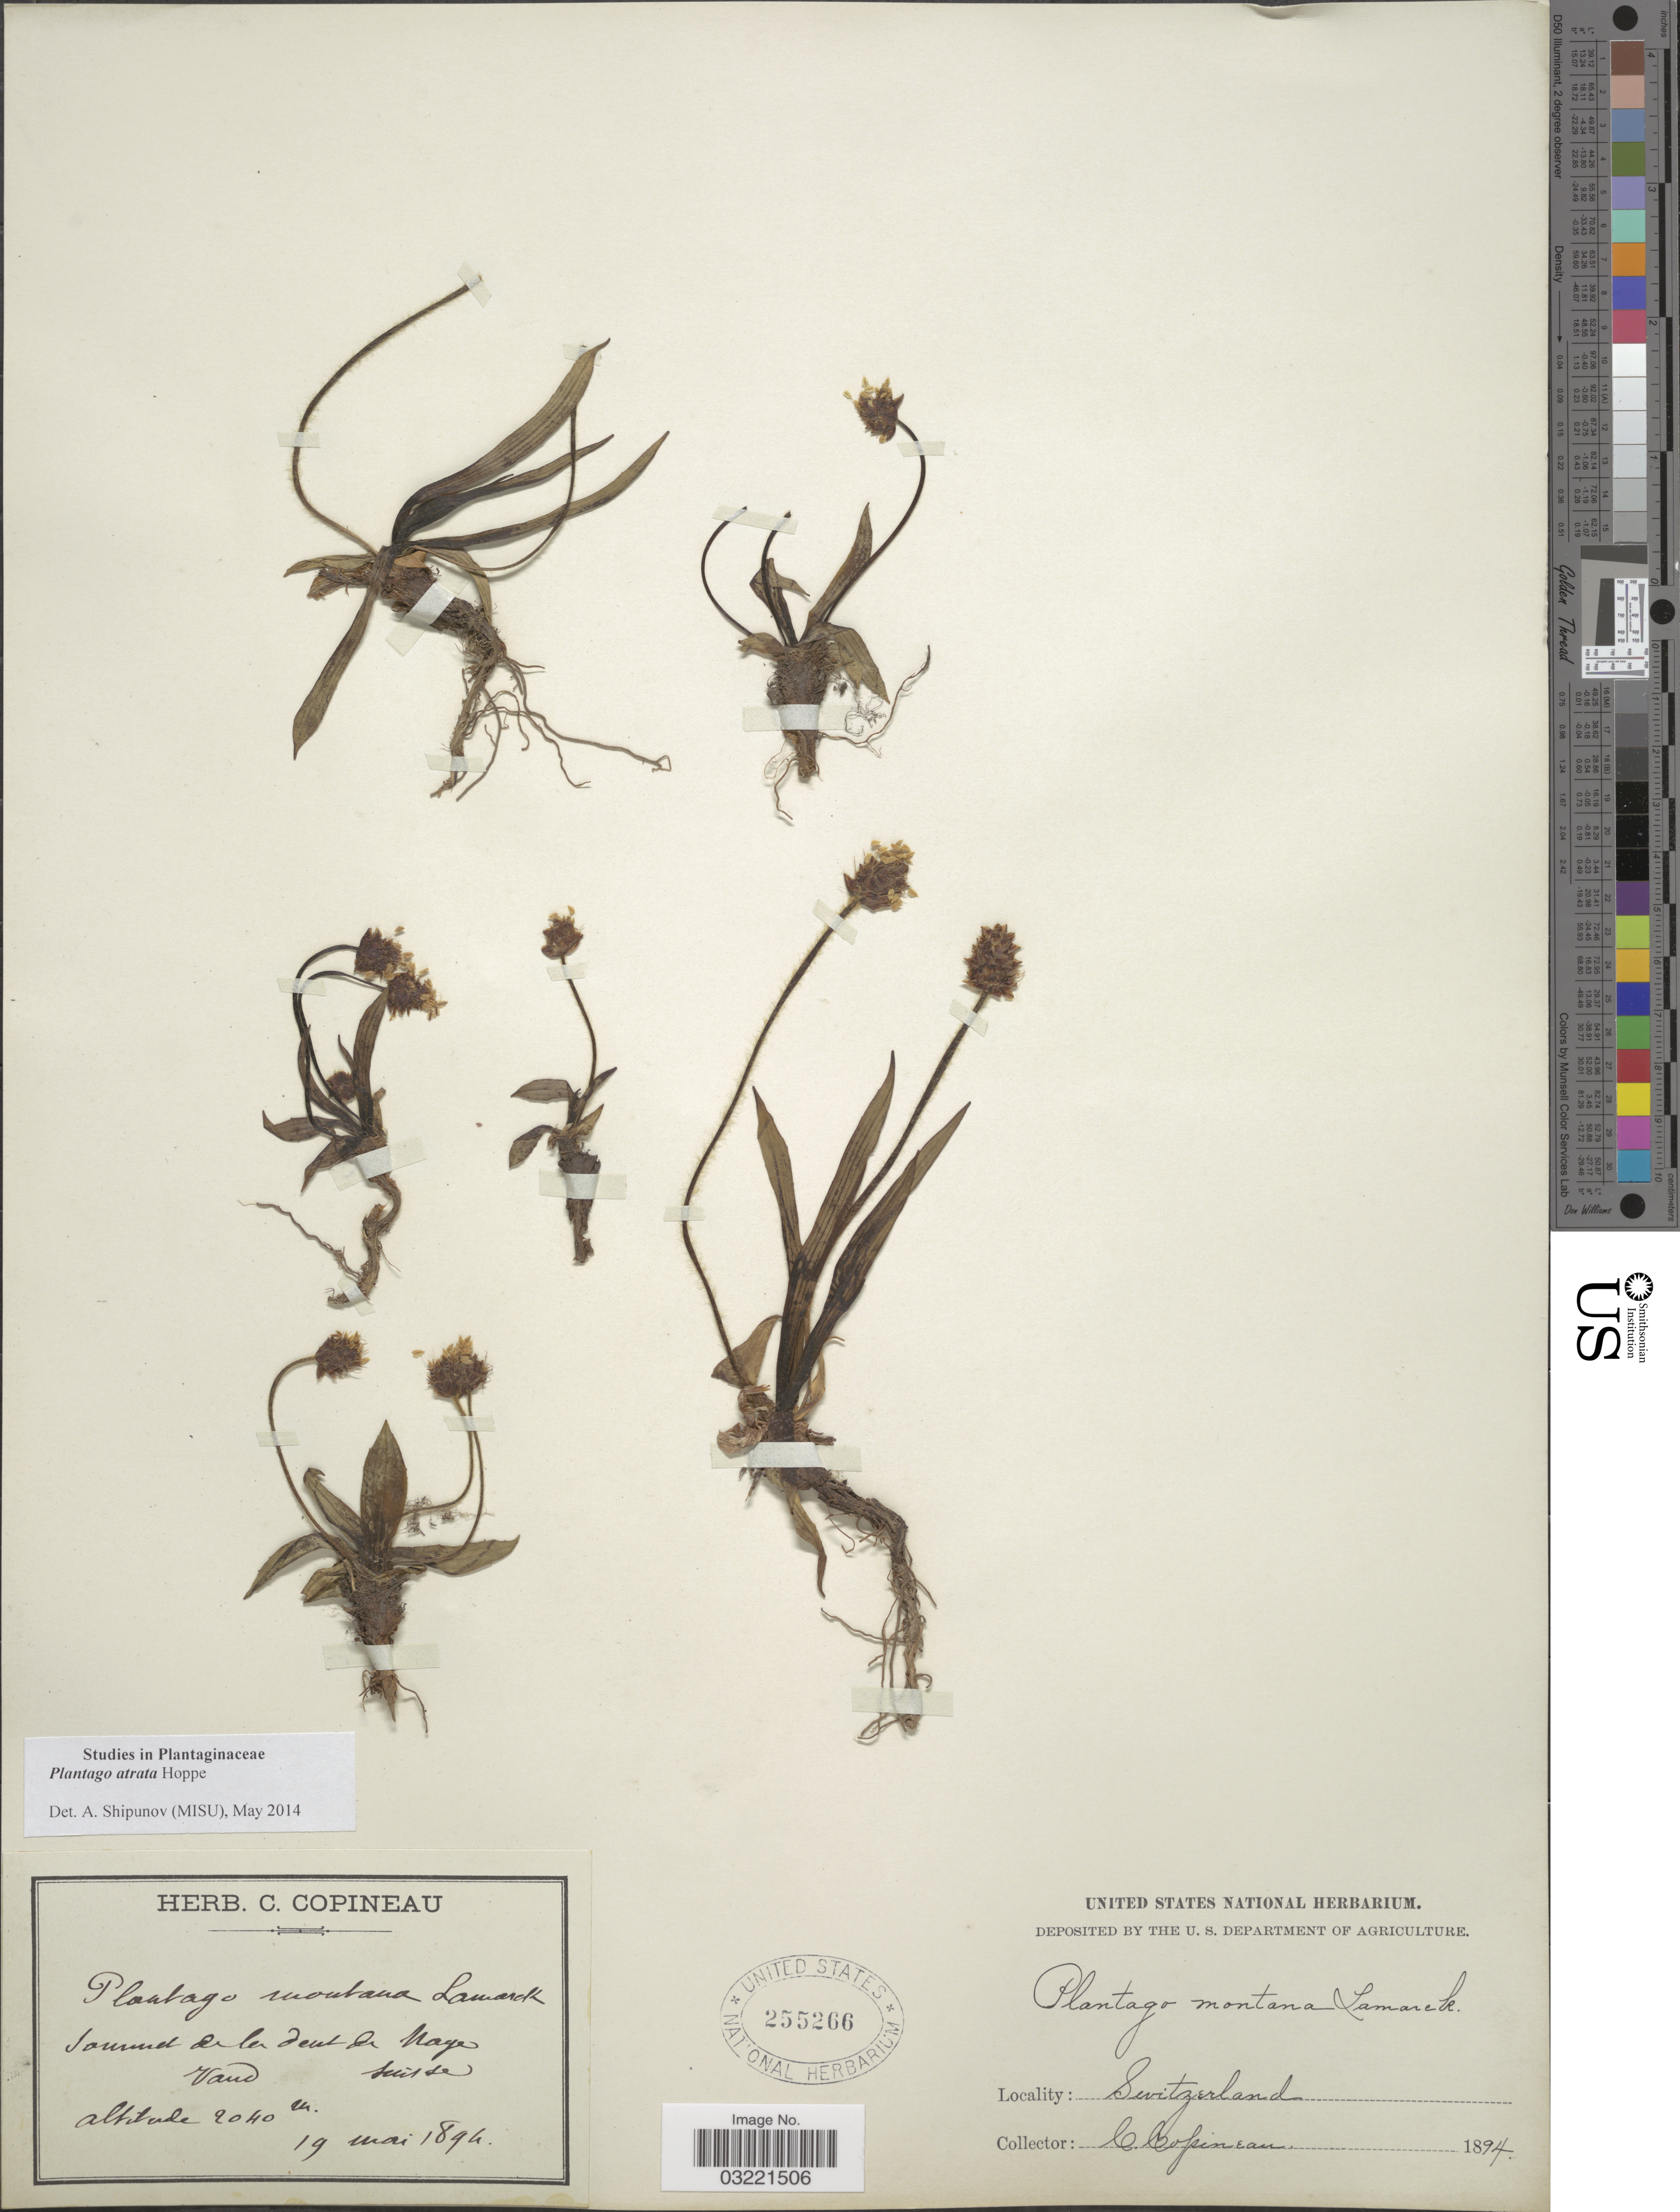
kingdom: Plantae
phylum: Tracheophyta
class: Magnoliopsida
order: Lamiales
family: Plantaginaceae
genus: Plantago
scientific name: Plantago atrata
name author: Hoppe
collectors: C. Copineau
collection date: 1894-05-19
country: Switzerland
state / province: Vaud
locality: Sommet de la dent de Naye. Vaud. Suisse.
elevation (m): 2040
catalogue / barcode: US 255266